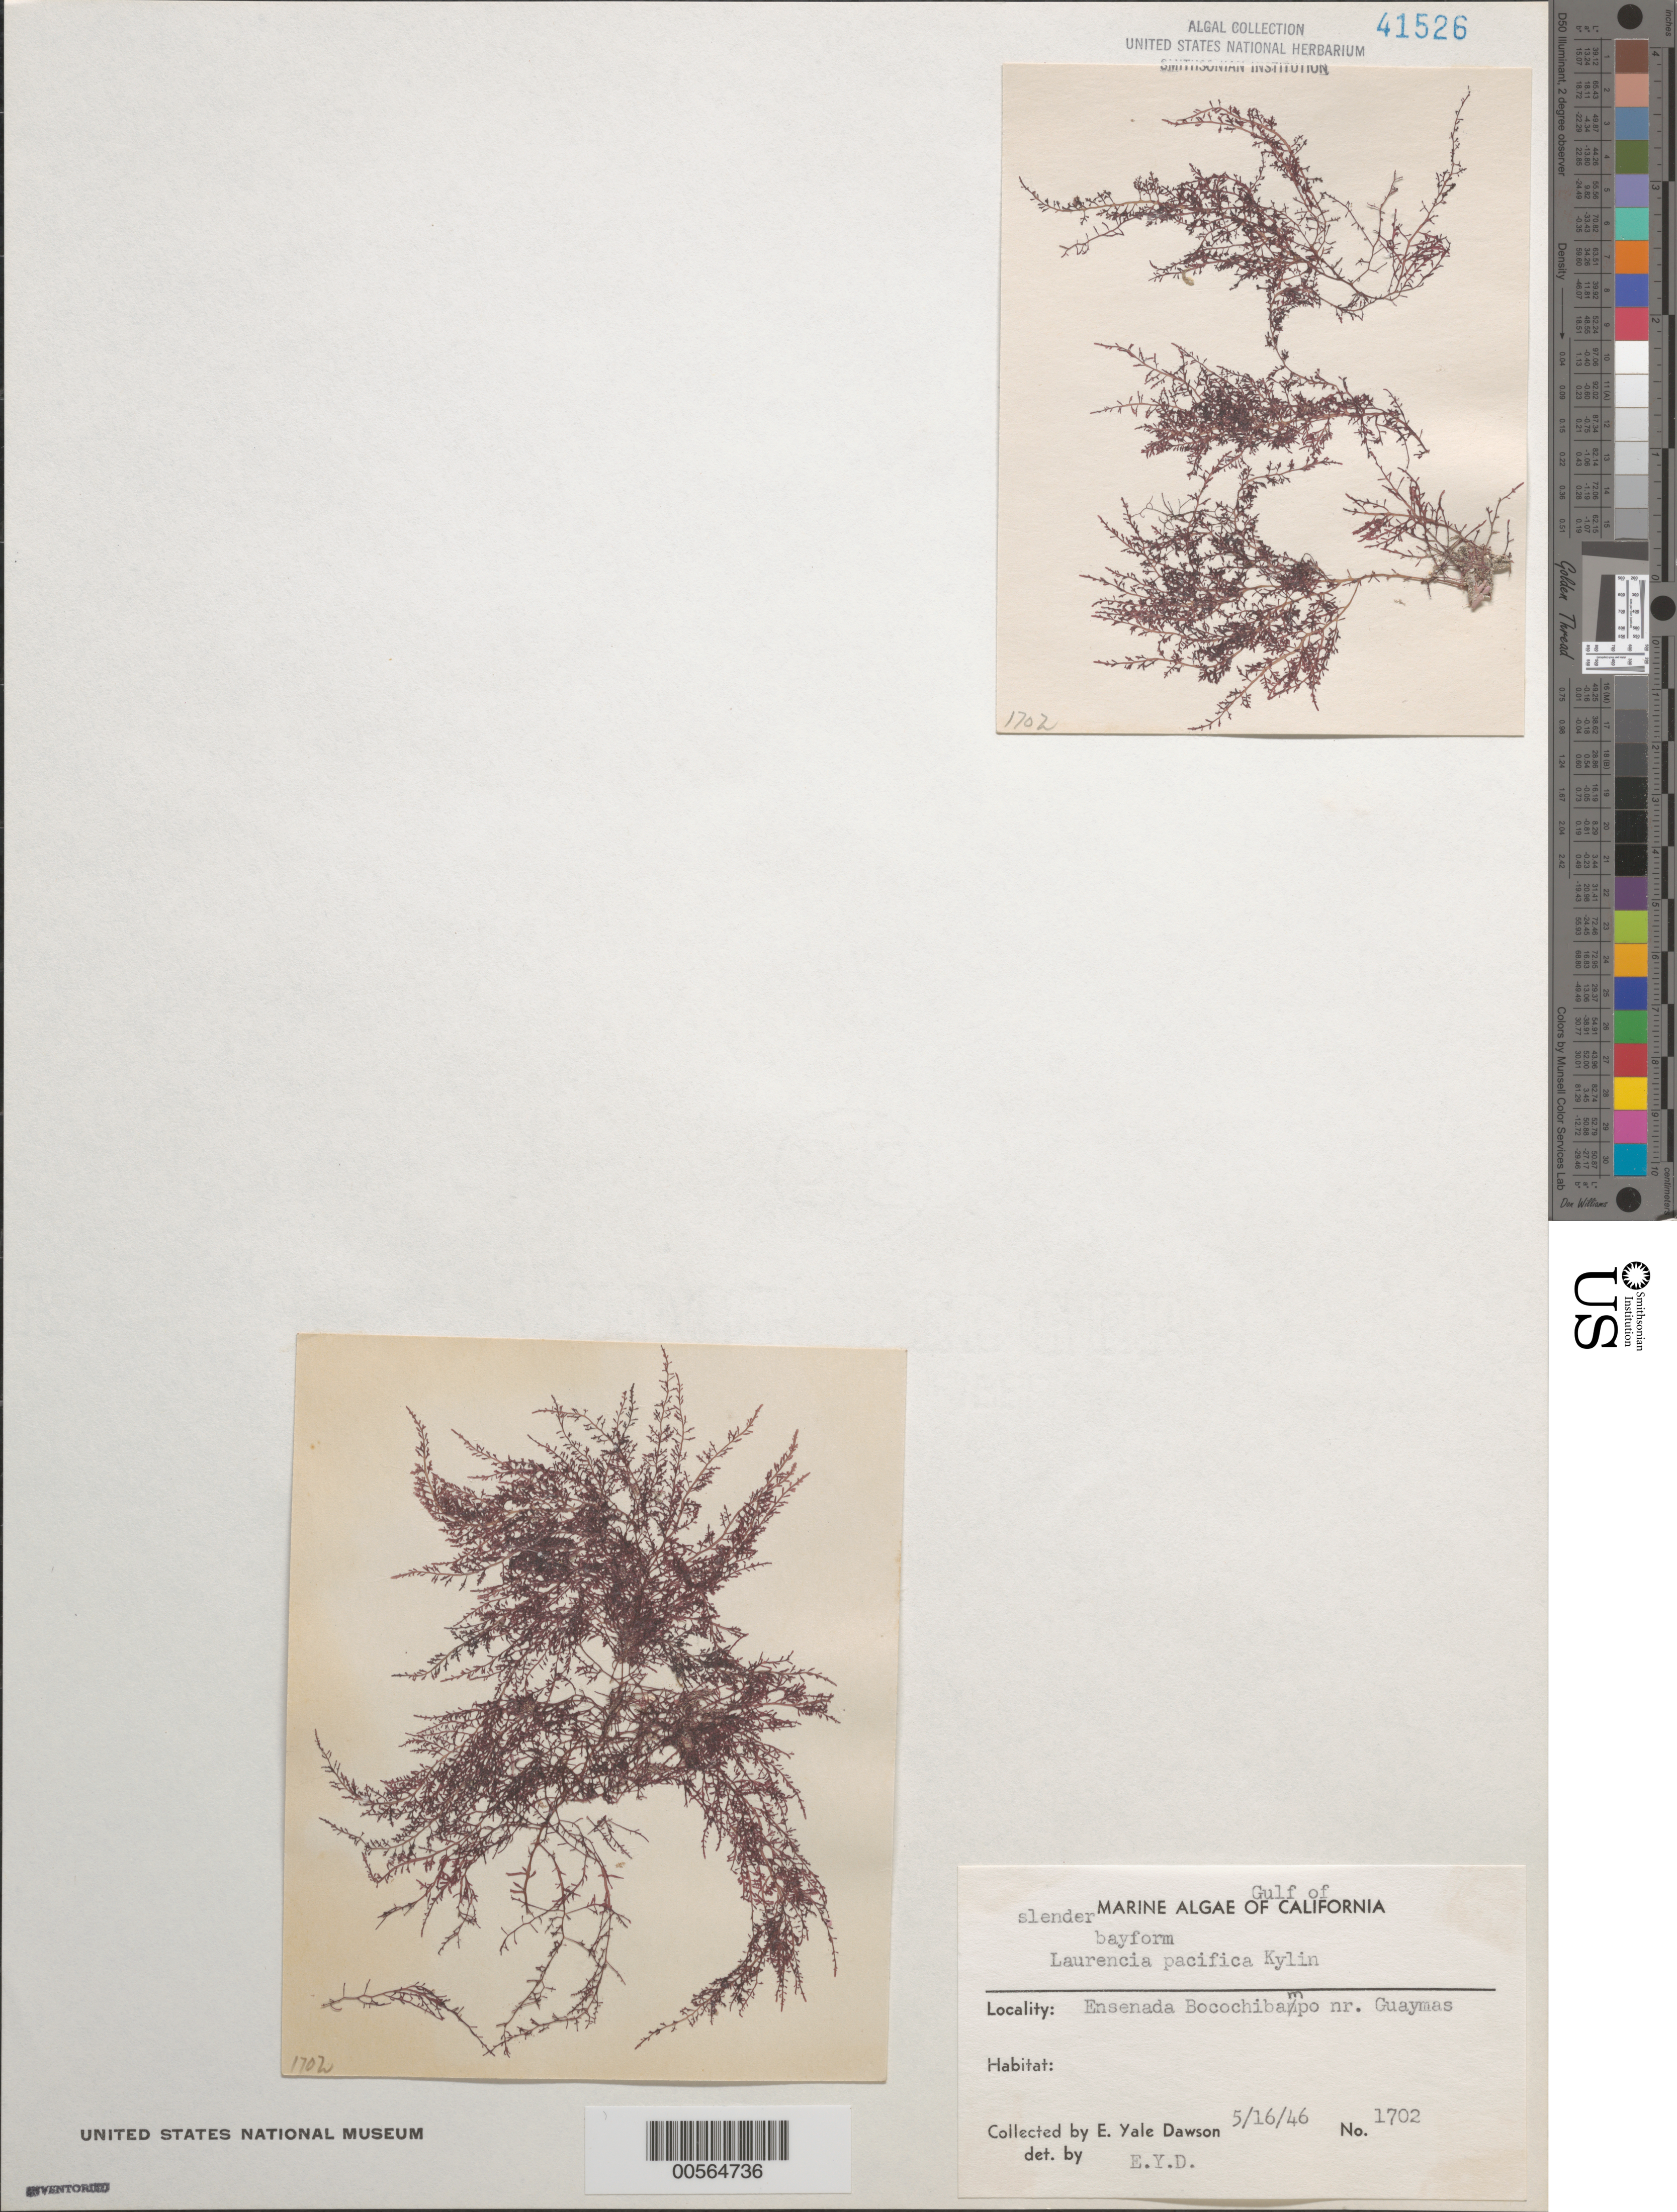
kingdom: Plantae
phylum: Rhodophyta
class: Florideophyceae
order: Ceramiales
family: Rhodomelaceae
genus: Laurencia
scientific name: Laurencia pacifica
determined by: Dawson, E. Y.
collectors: E. Y. Dawson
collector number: EYD 1702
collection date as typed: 16 May 1946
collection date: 1946-05-16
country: Mexico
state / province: Sonora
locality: Ensenada Bocochibampo, near Guaymas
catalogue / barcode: US 41526